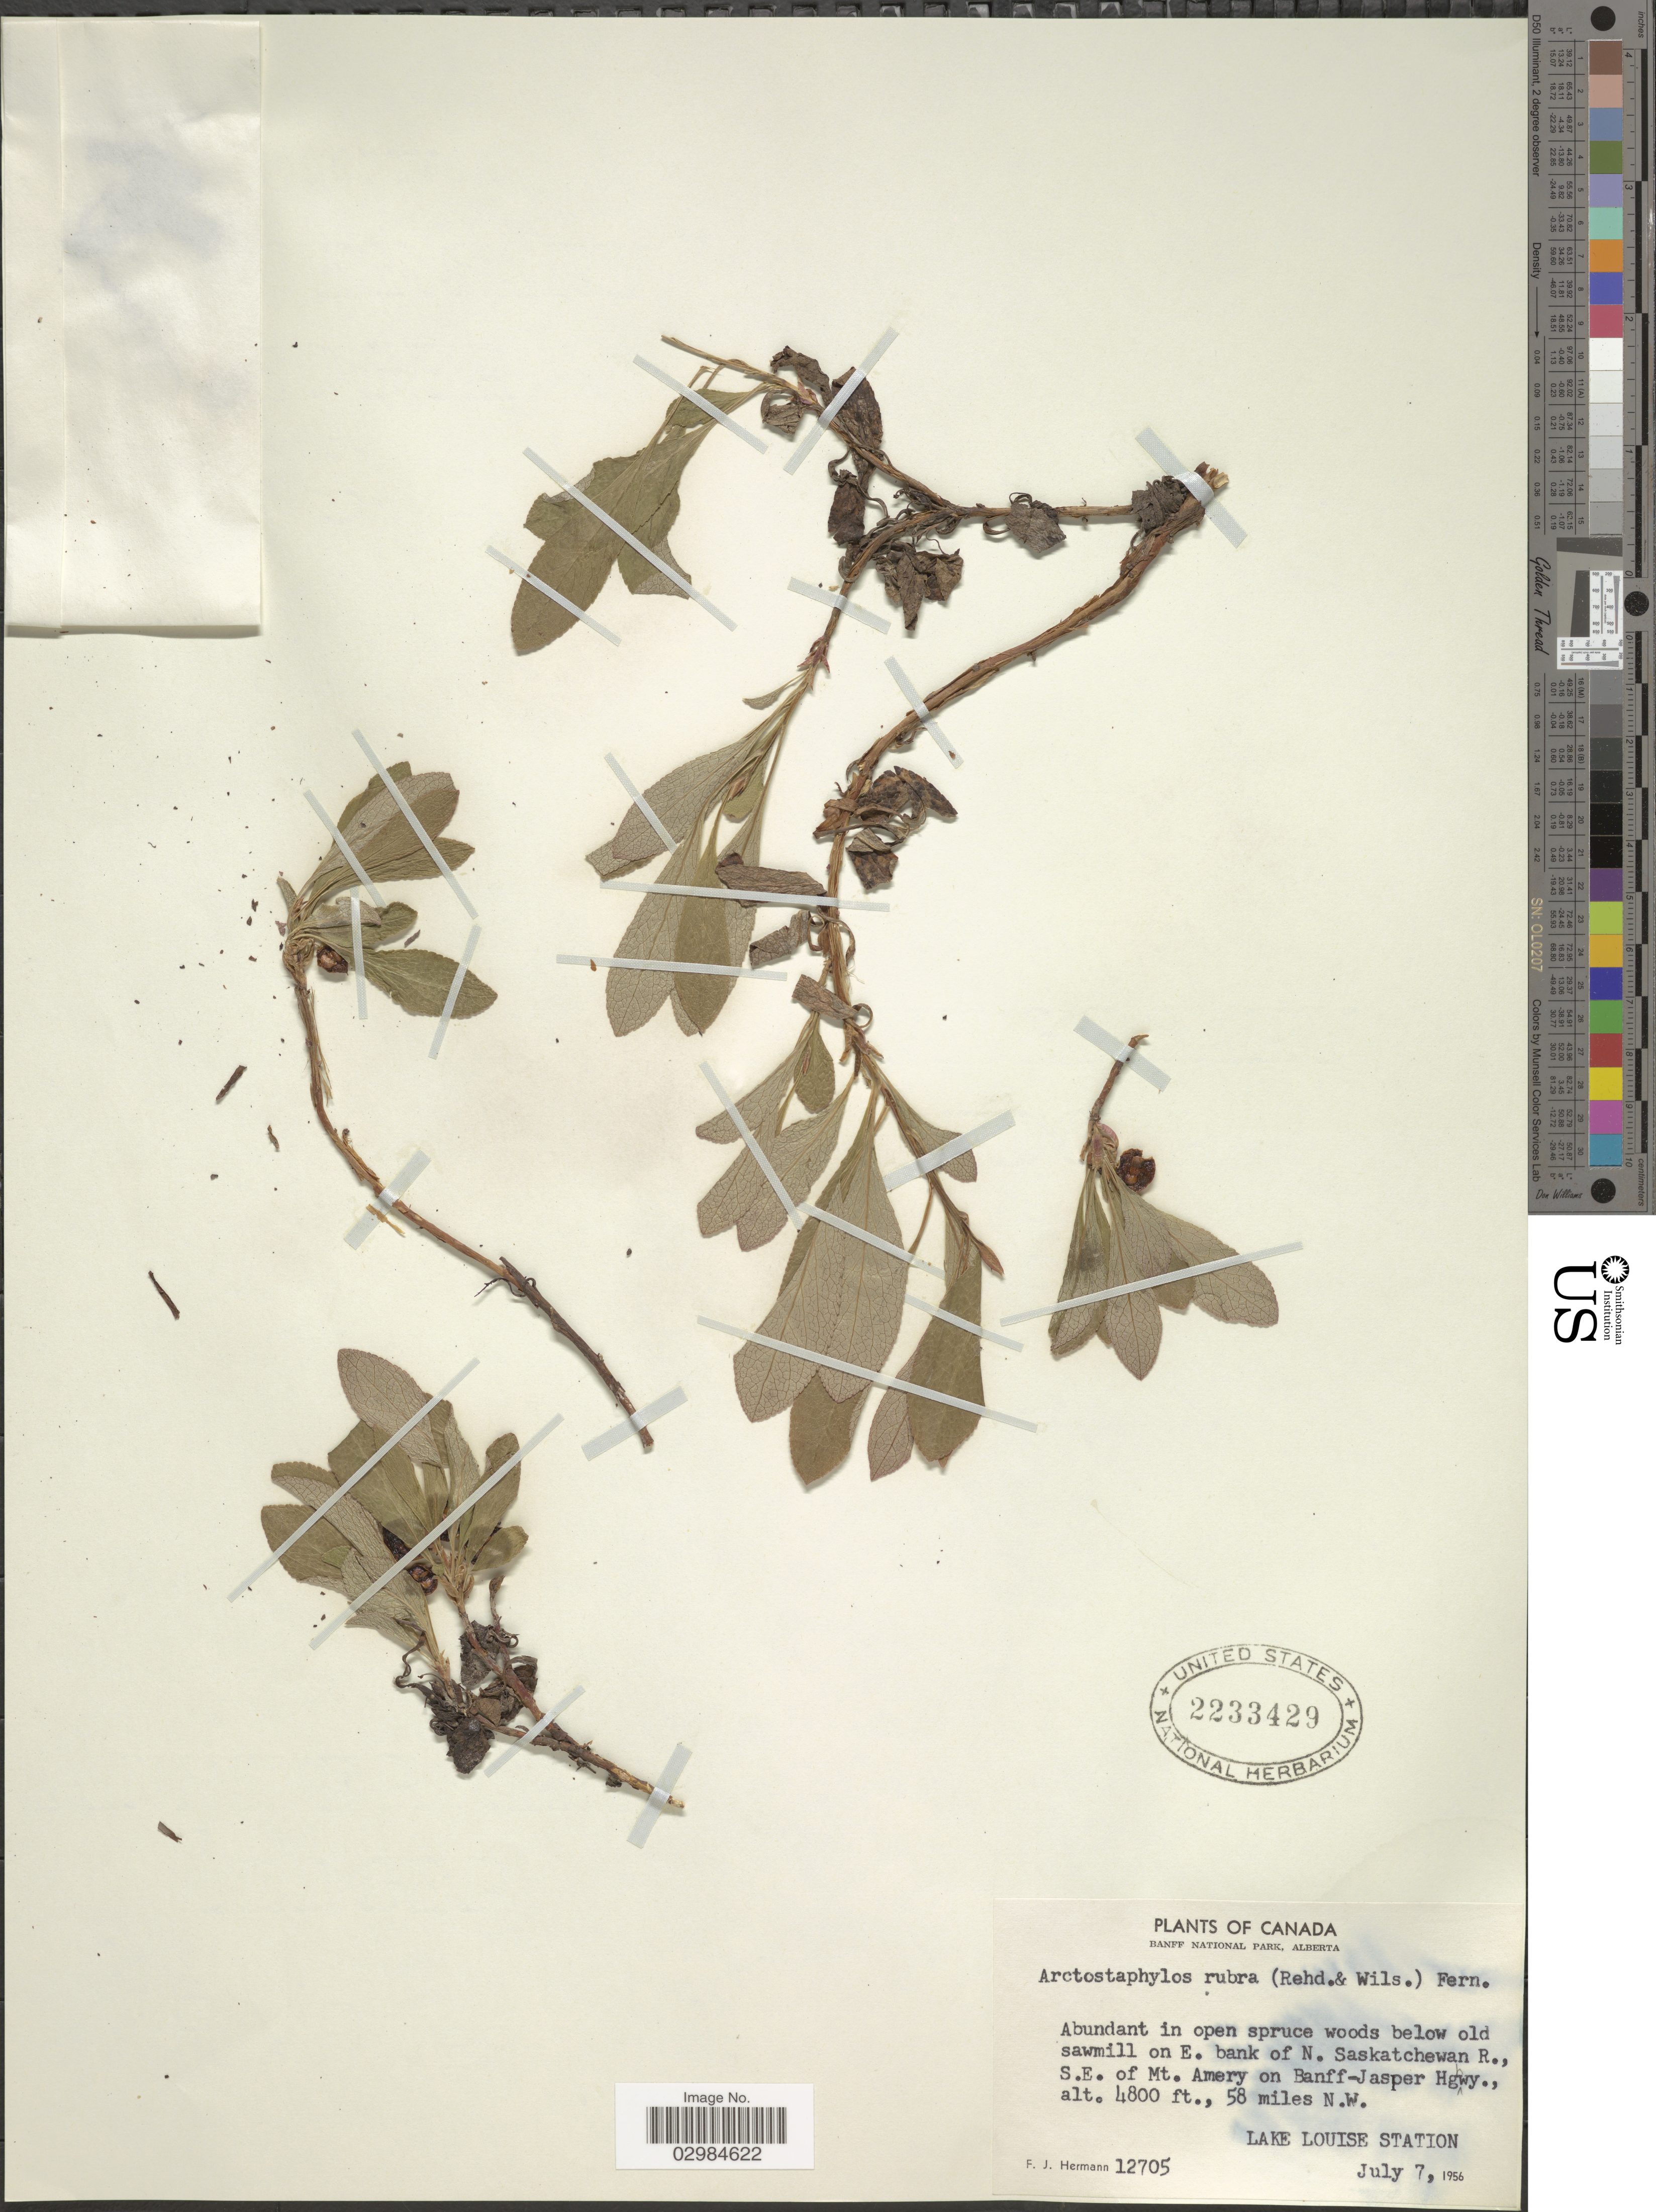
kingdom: Plantae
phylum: Tracheophyta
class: Magnoliopsida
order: Ericales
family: Ericaceae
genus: Arctostaphylos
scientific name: Arctostaphylos rubra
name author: (Rehder & E.H. Wilson) Fernald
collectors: F. J. Hermann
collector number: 12705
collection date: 1956-07-07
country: Canada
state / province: Alberta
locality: Banff National Park. Below old sawmill on E. bank of N. Saskatchewan R., S.E. of Mt. Amery on Banff-Jasper Hwy, 58 miles N.W. Lake Louise Station.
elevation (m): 1463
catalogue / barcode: US 2233429